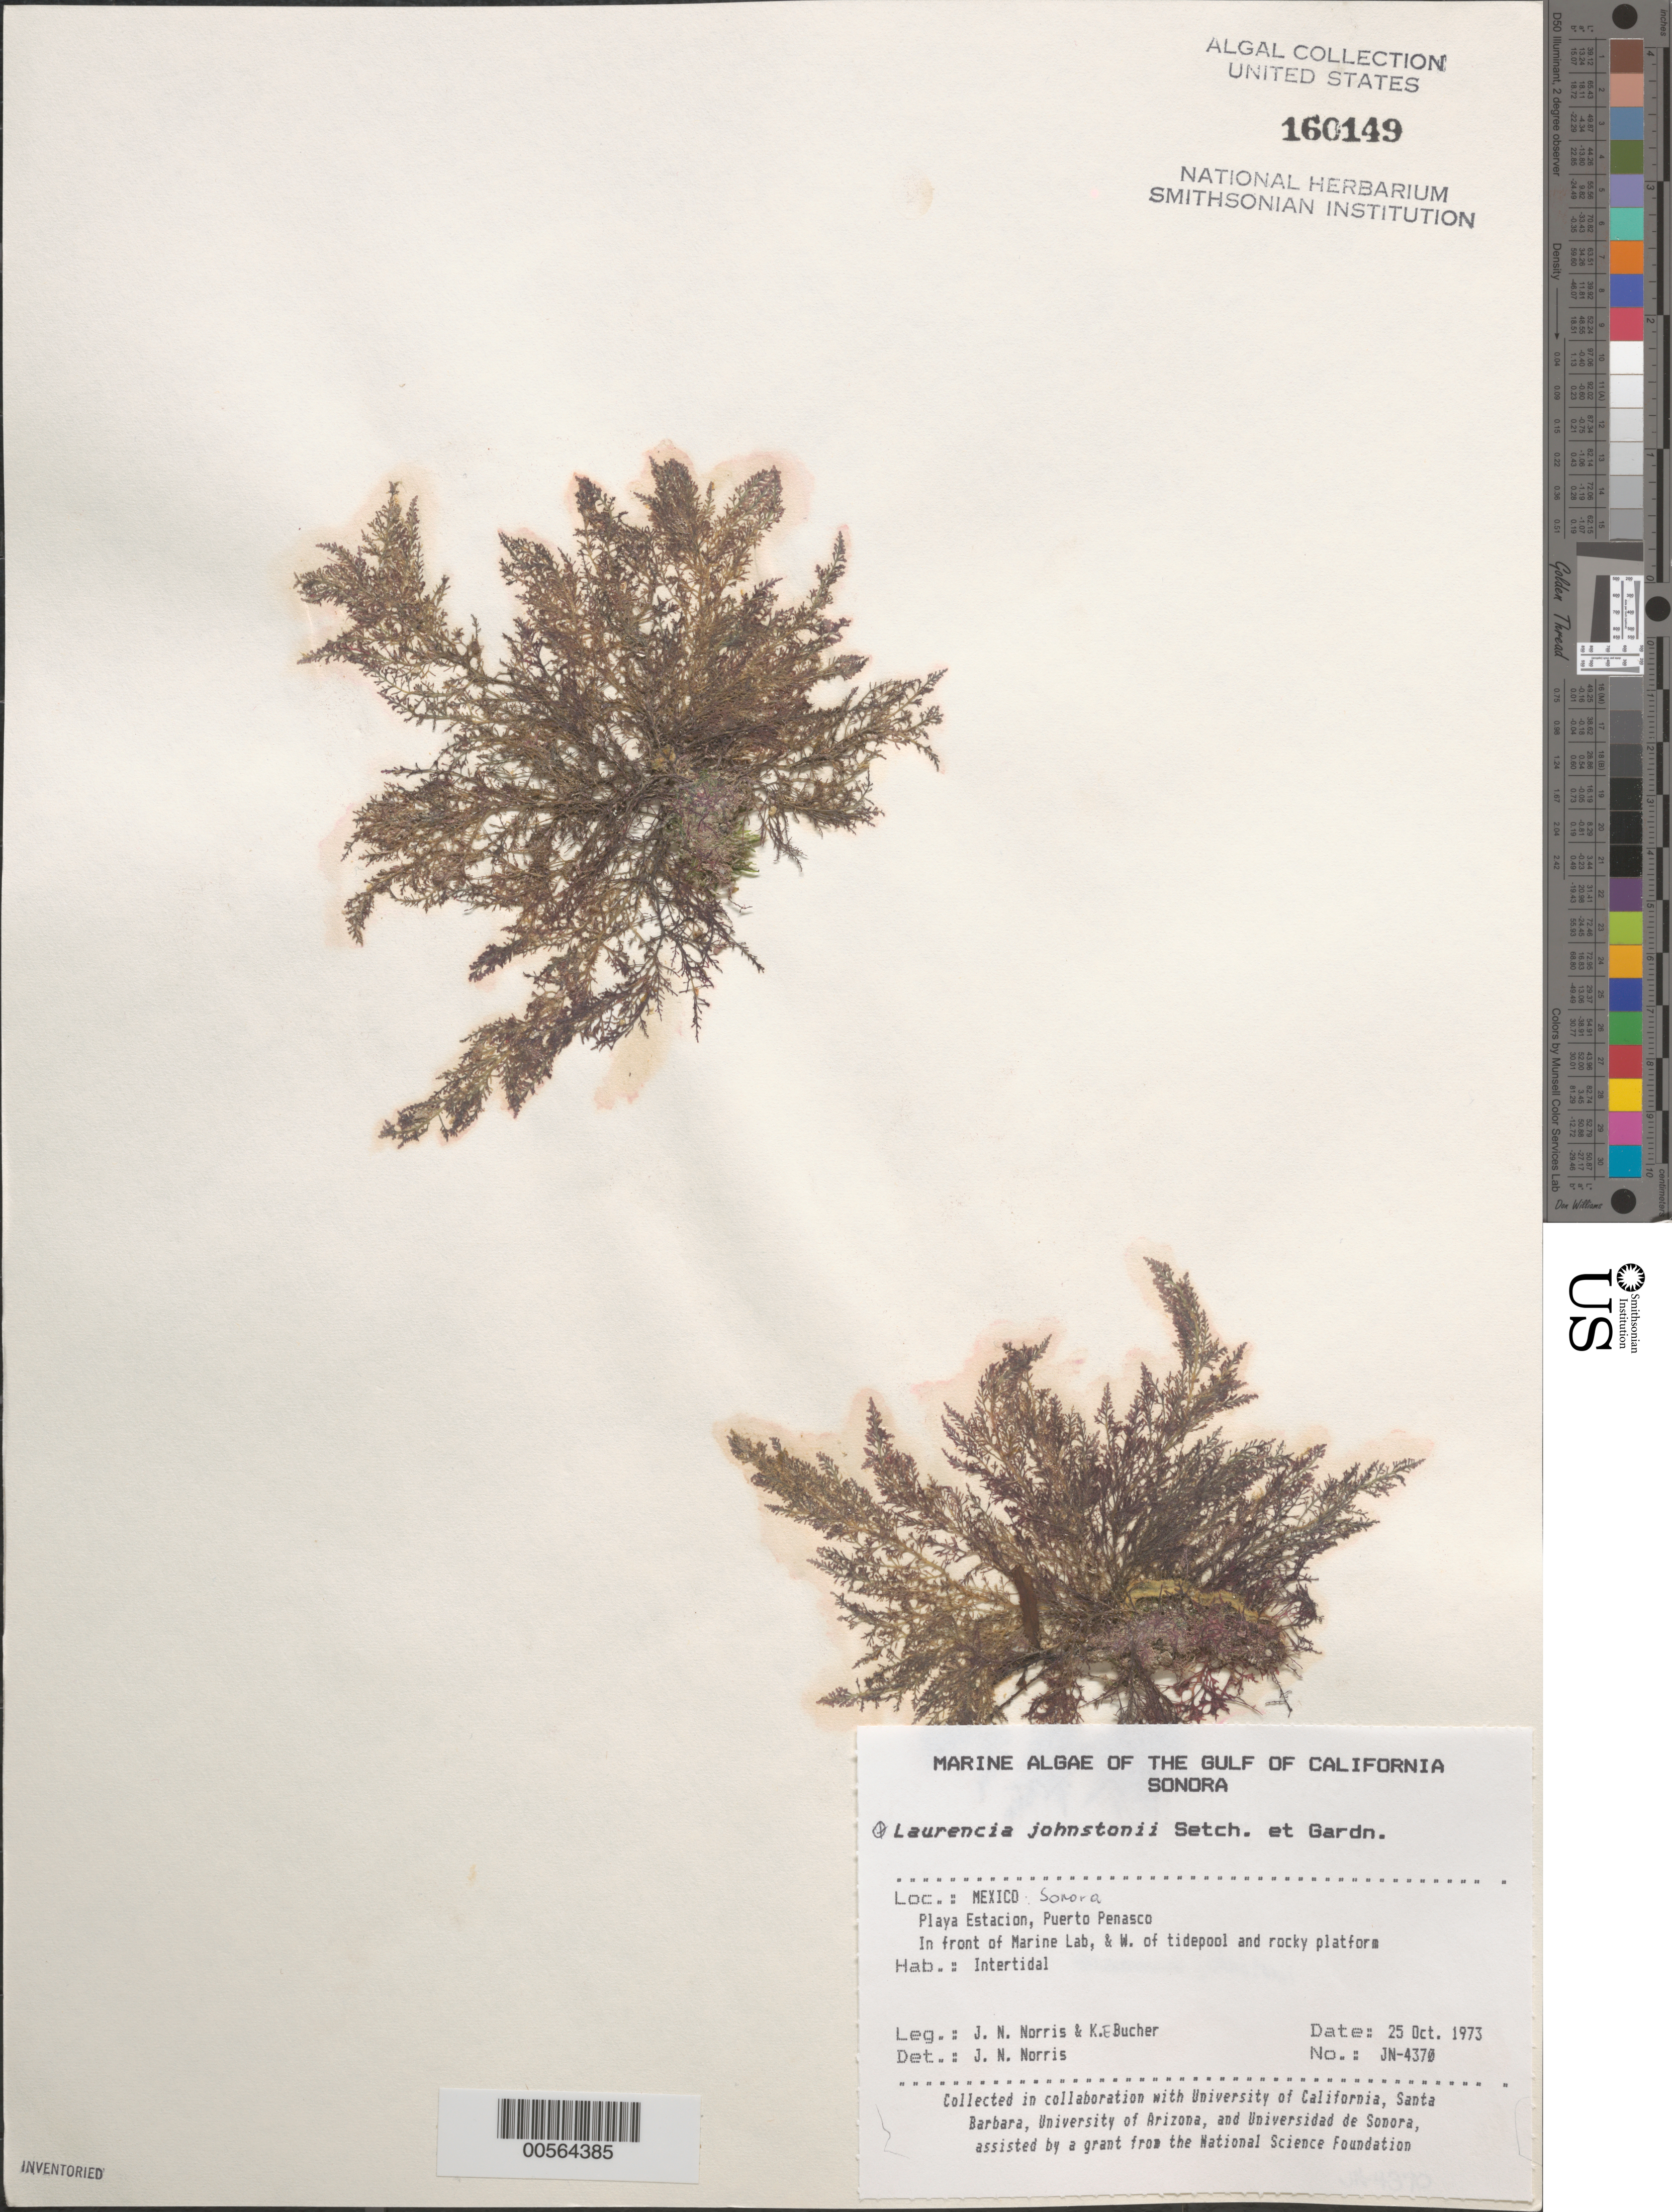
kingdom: Plantae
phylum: Rhodophyta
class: Florideophyceae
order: Ceramiales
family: Rhodomelaceae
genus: Laurencia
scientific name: Laurencia johnstonii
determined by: Norris, James N.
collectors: J. N. Norris & K. E. Bucher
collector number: JN-4370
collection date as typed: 25 Oct 1973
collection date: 1973-10-25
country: Mexico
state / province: Sonora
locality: Playa Estacion, Puerto Penasco, marine laboratory station shore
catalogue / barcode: US 160149